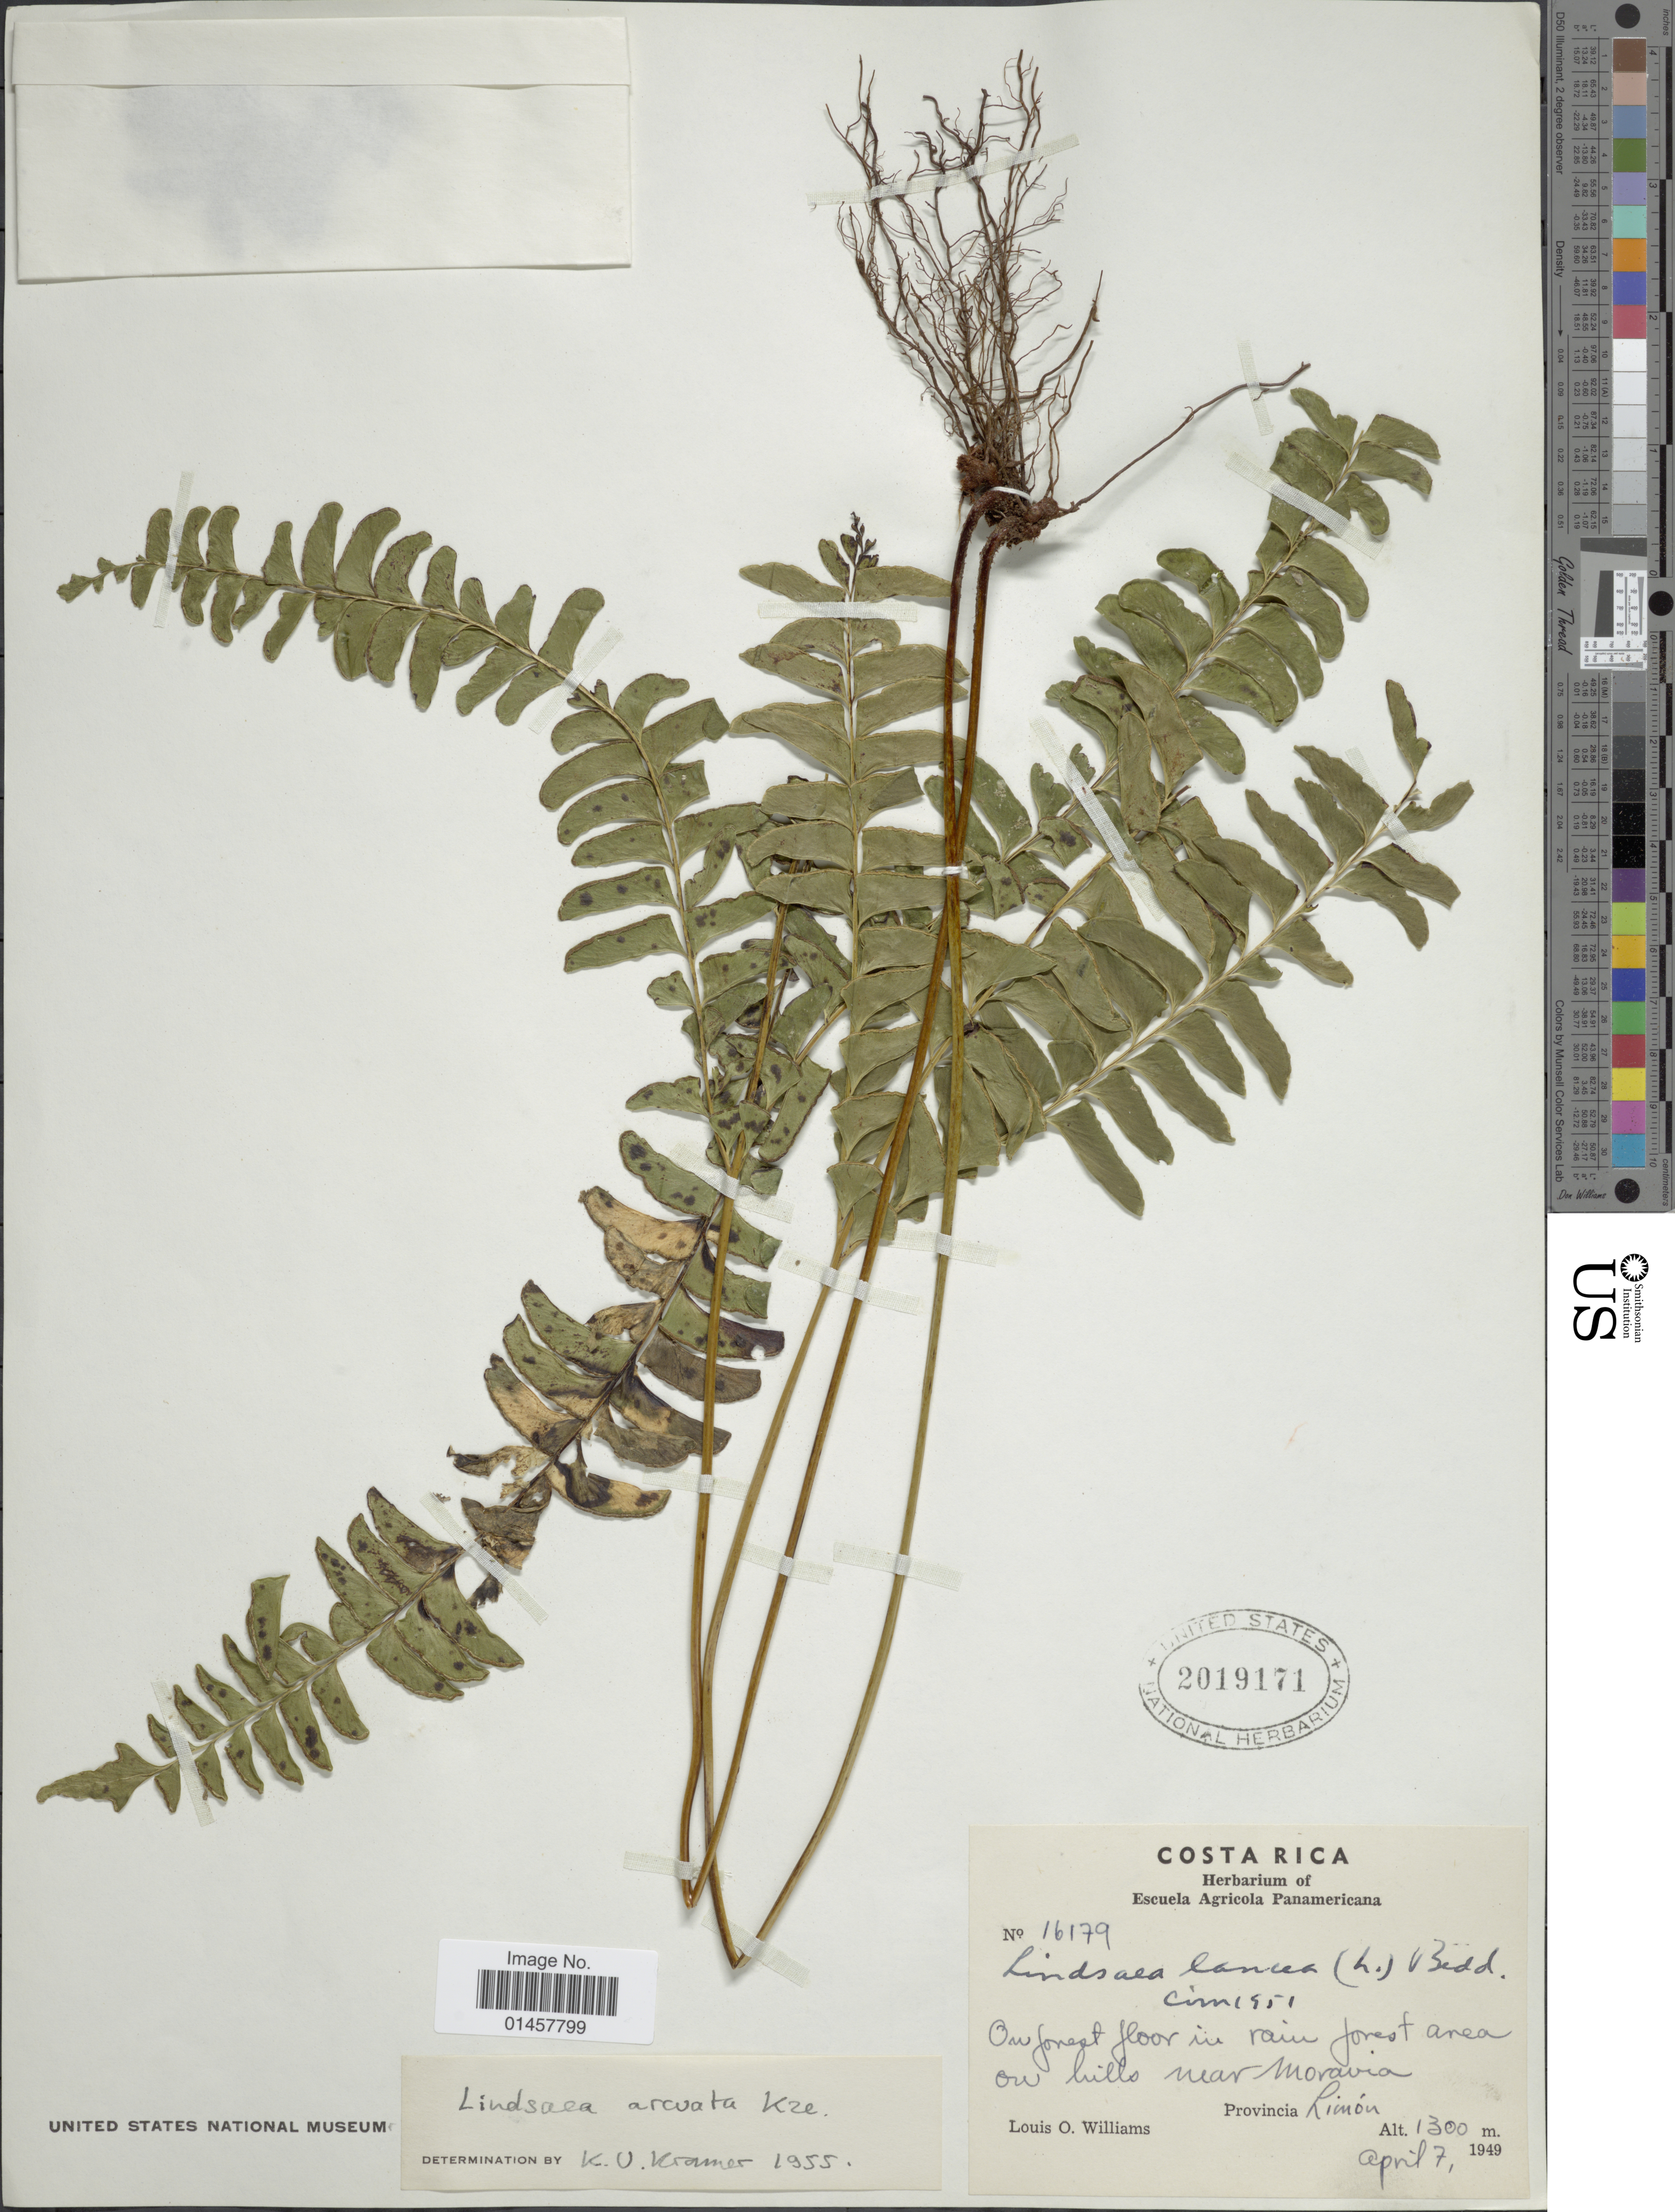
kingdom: Plantae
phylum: Tracheophyta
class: Polypodiopsida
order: Polypodiales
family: Lindsaeaceae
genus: Lindsaea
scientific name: Lindsaea arcuata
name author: Kunze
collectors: L. O. Williams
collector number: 16179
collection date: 1949-04-07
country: Costa Rica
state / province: Limón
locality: On forest floor in rain forest area on hills near Moravia, Provincia Limón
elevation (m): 1300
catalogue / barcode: US 2019171